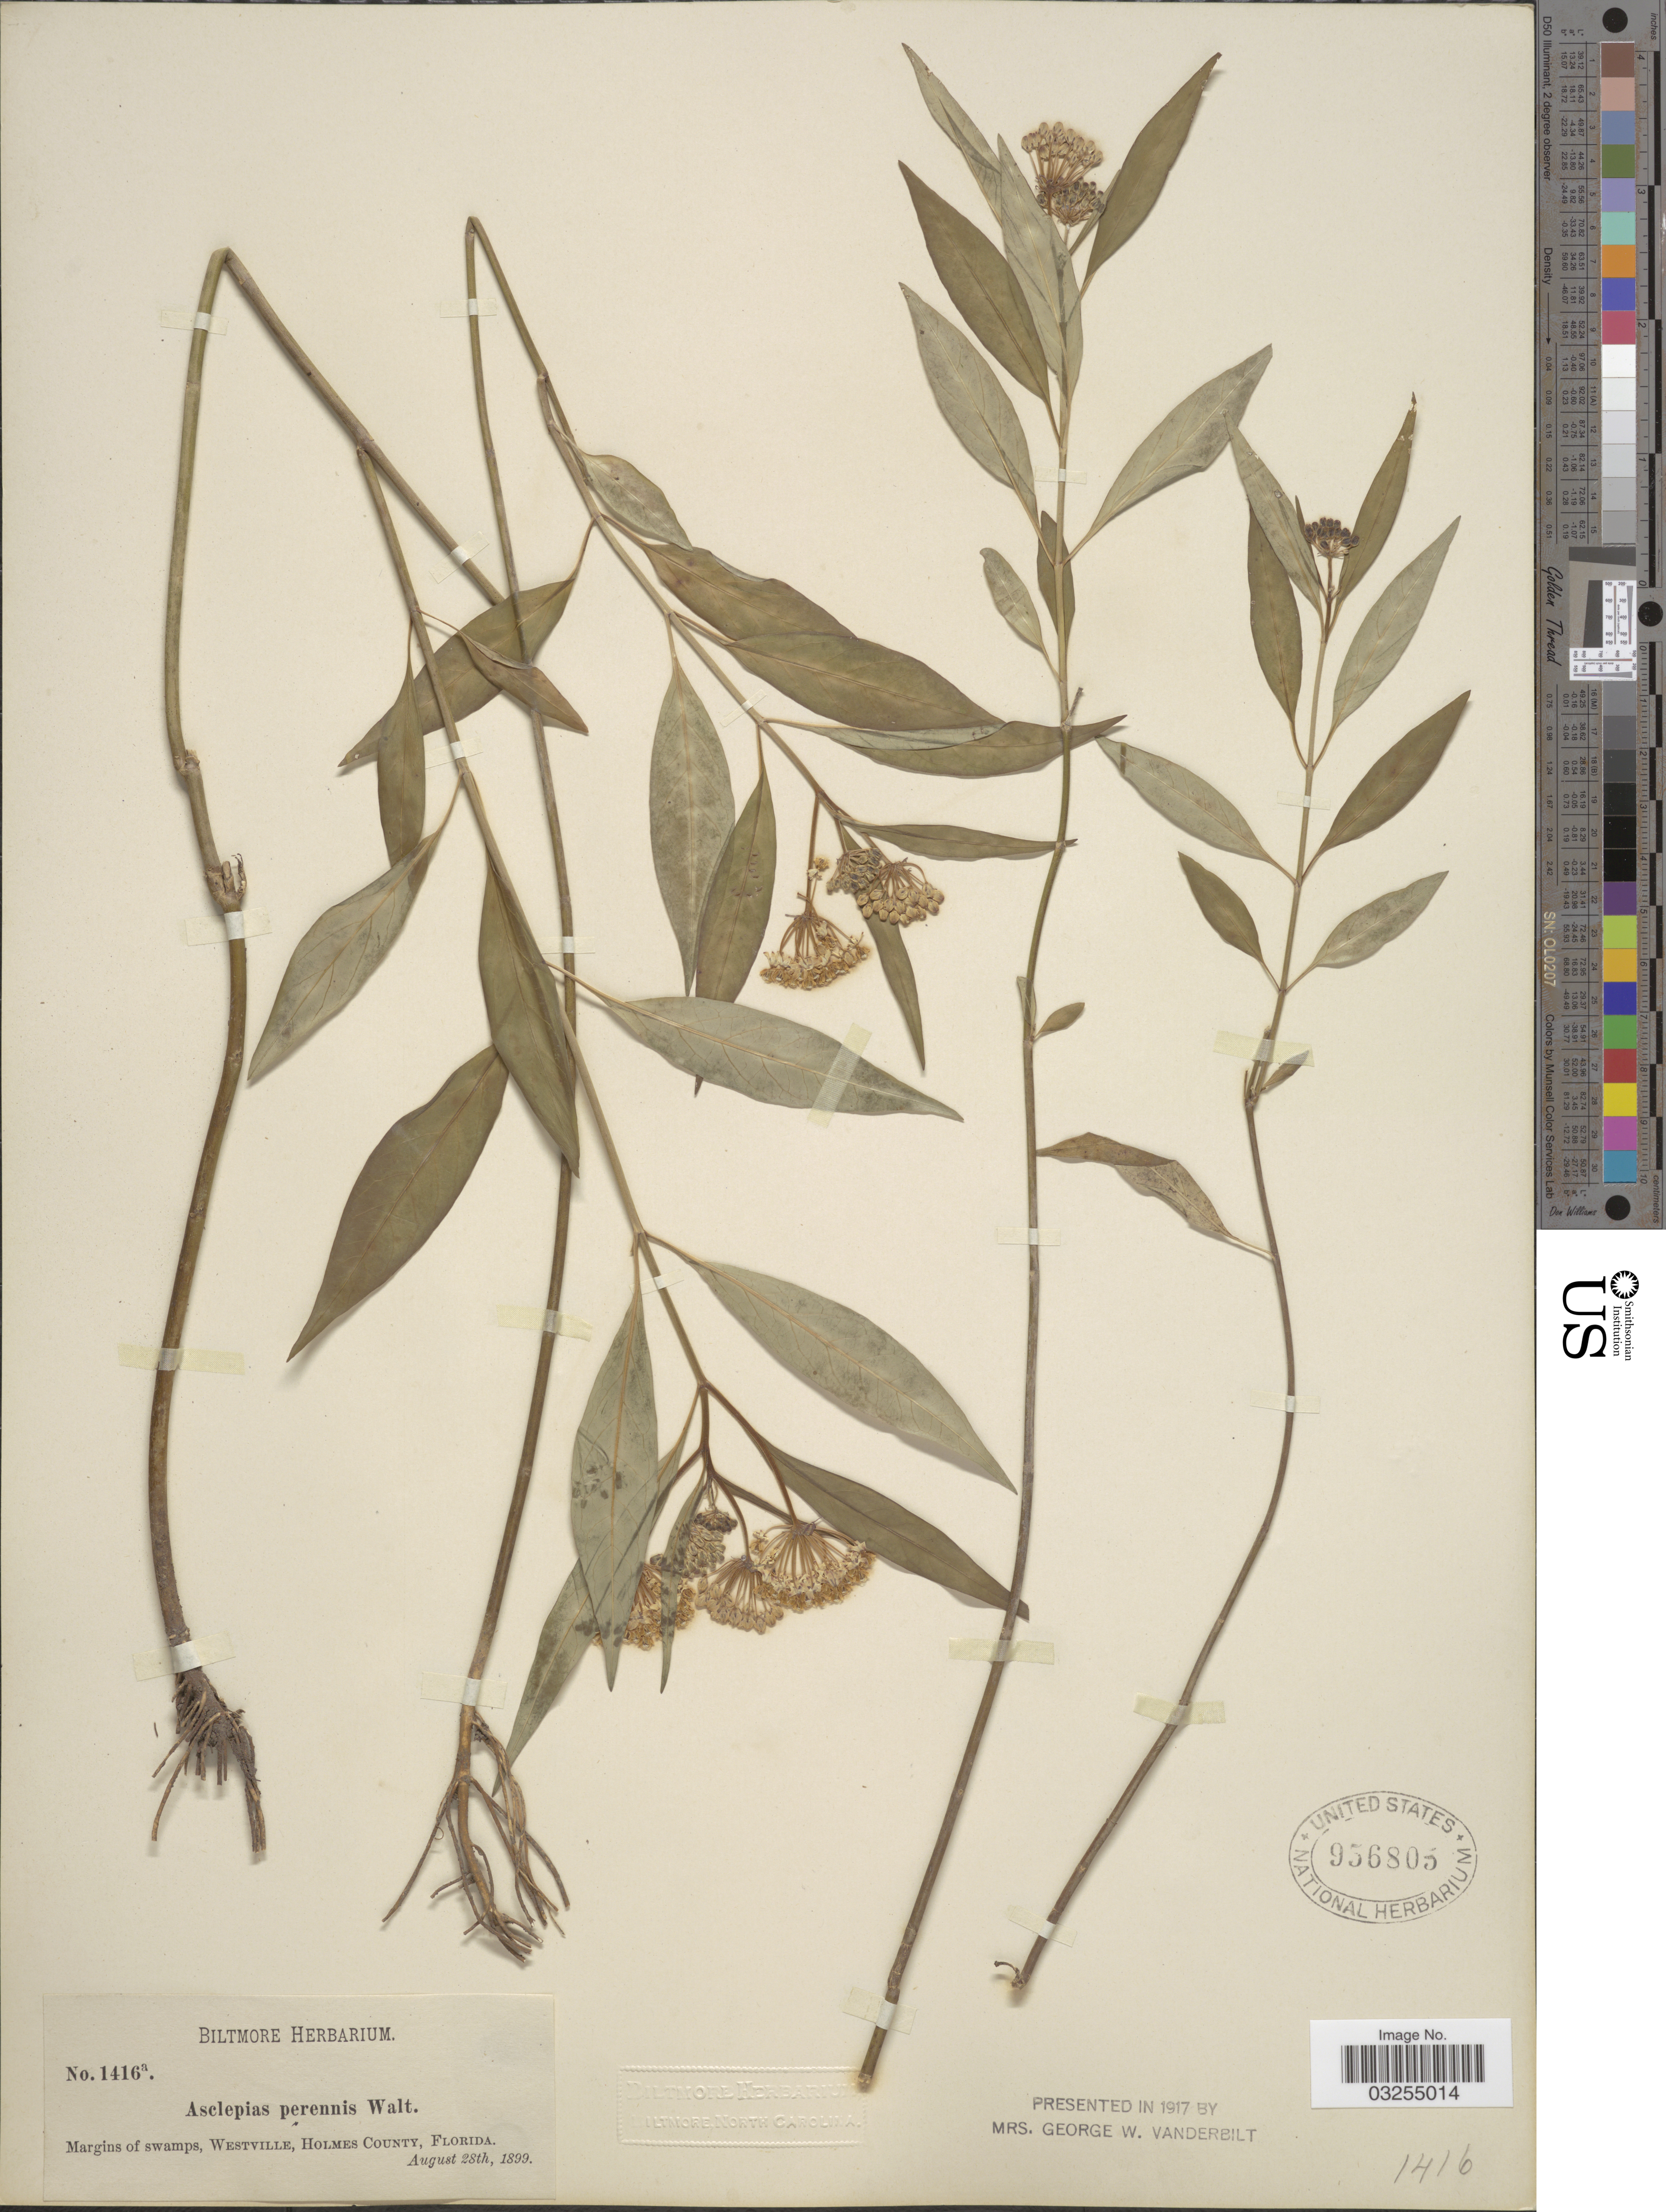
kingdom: Plantae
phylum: Tracheophyta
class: Magnoliopsida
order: Gentianales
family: Apocynaceae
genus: Asclepias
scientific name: Asclepias perennis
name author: Walter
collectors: ex herb. Biltmore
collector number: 1416a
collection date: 1899-08-28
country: United States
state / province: Florida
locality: Margins of swamps, Westville, Holmes County.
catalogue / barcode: US 956805